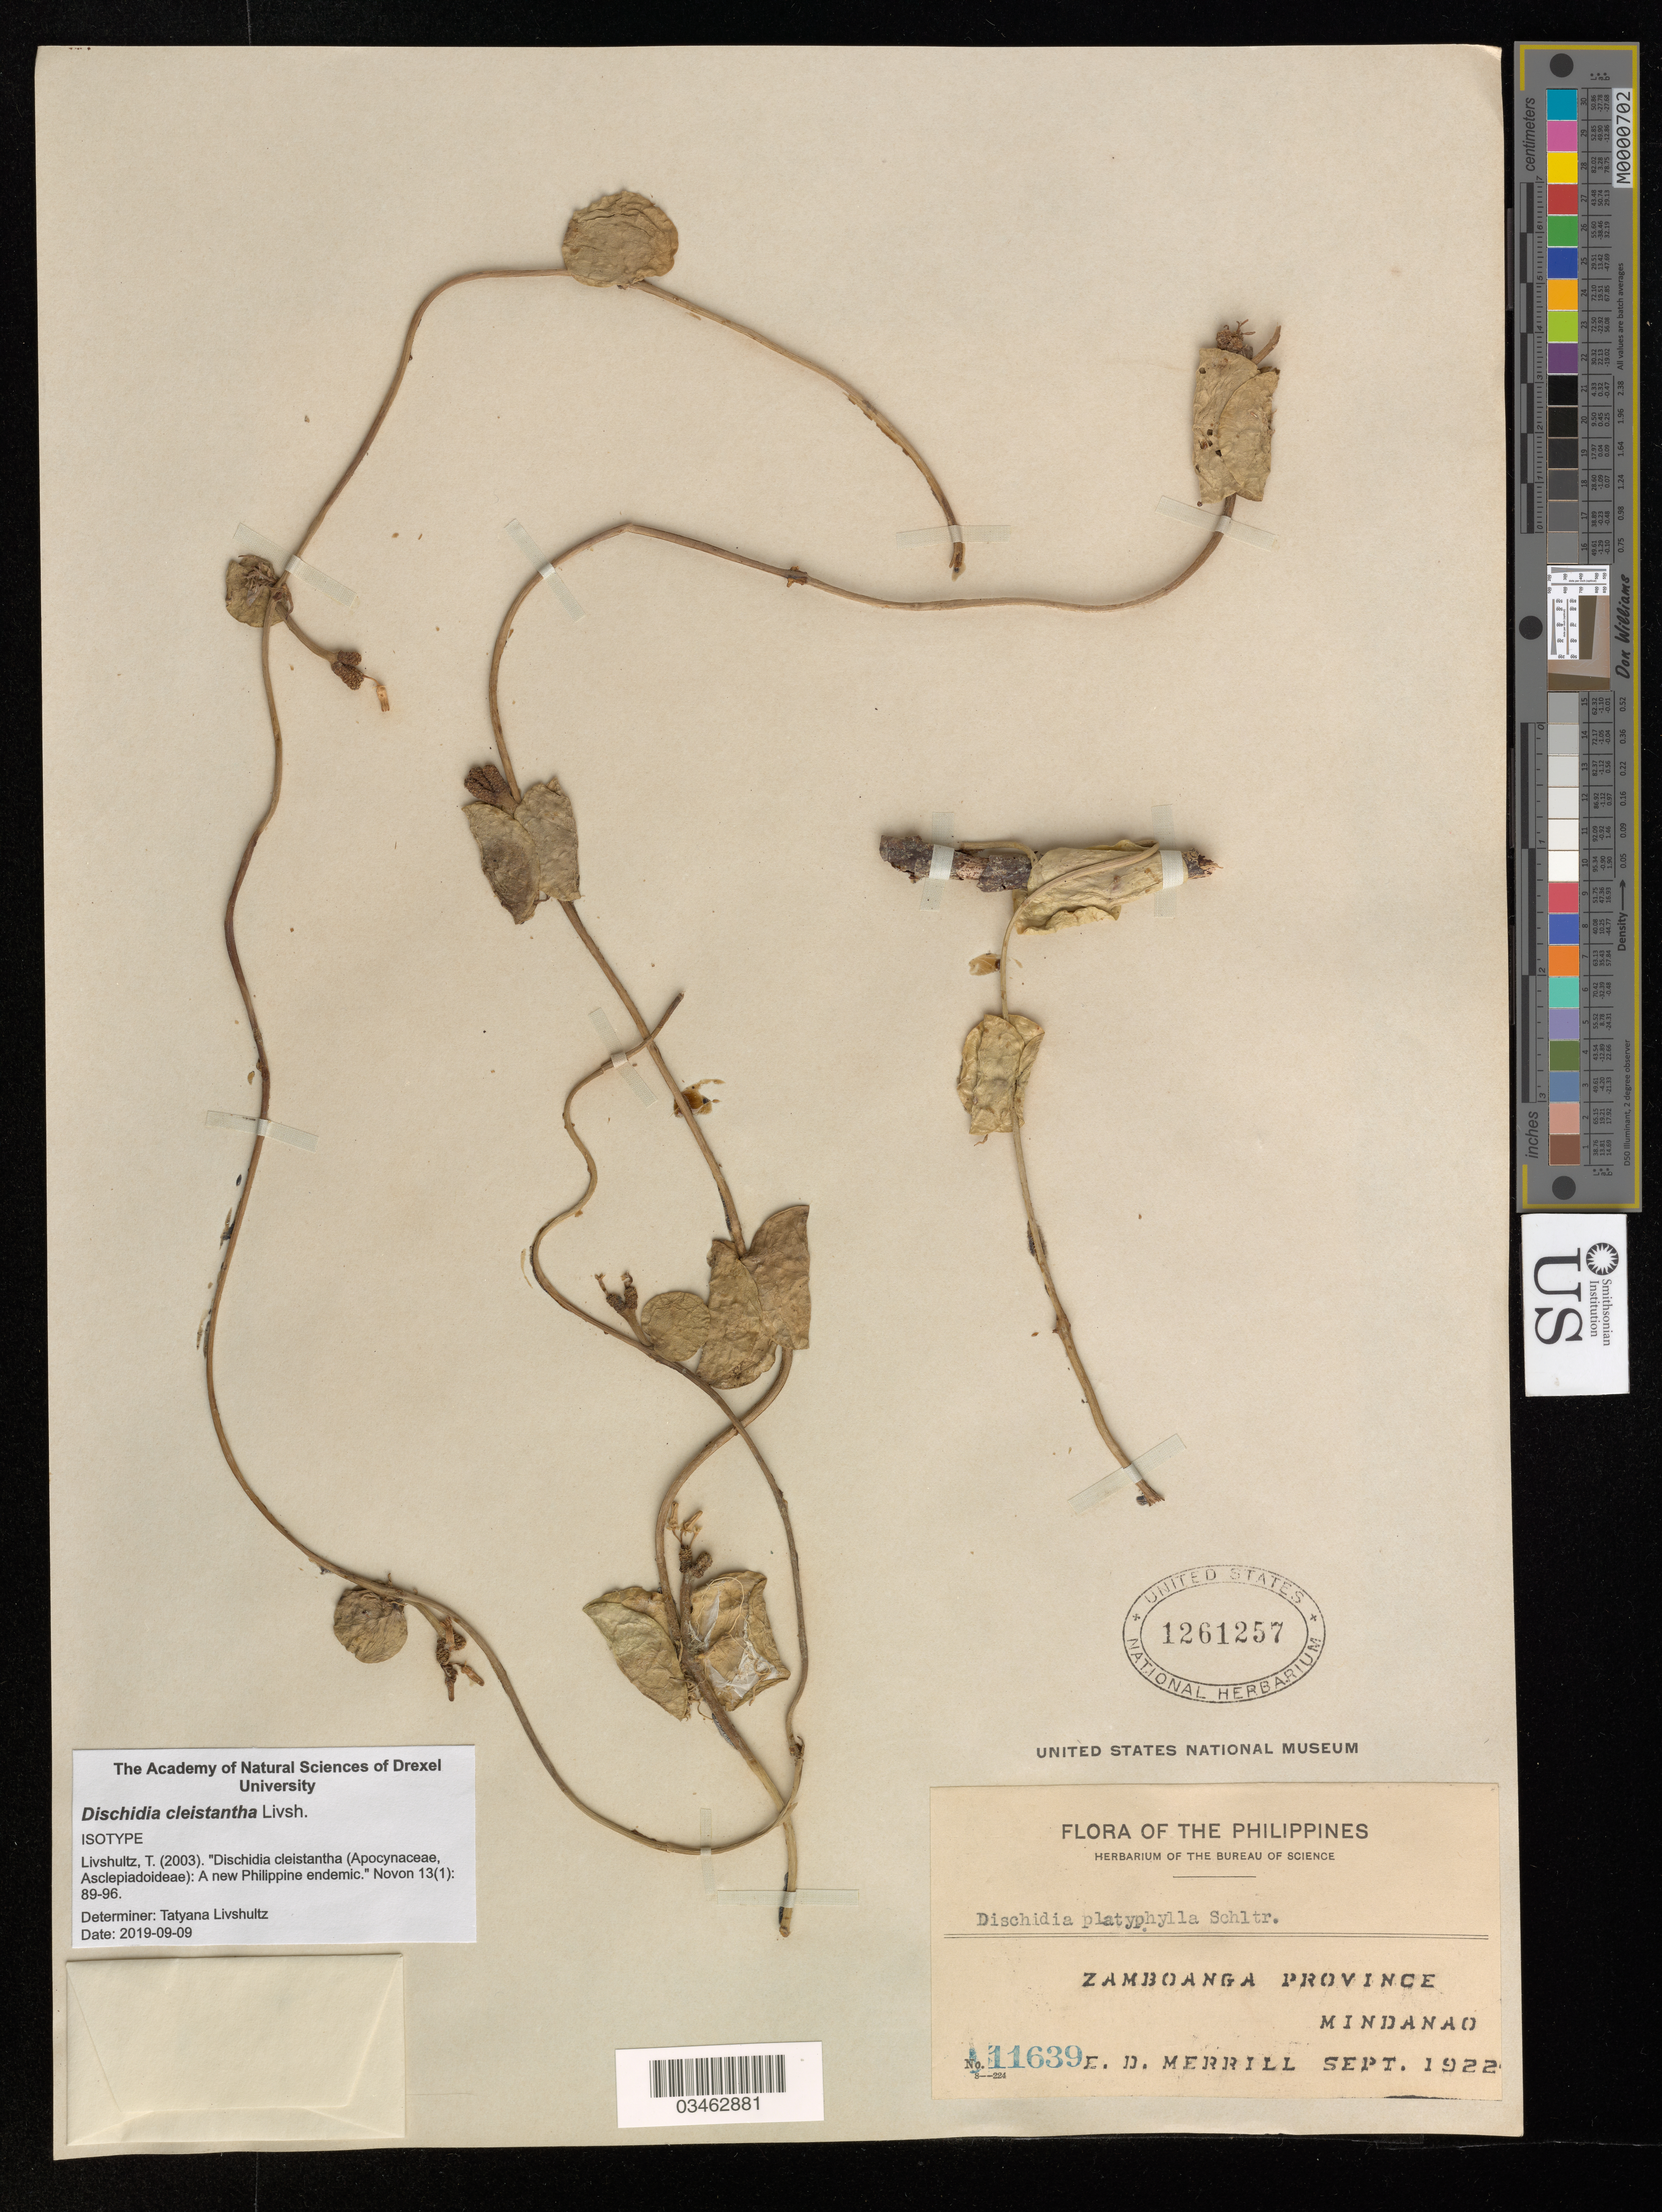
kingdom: Plantae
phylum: Tracheophyta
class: Magnoliopsida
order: Gentianales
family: Apocynaceae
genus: Dischidia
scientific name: Dischidia cleistantha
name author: Livsh.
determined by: Livshultz, T., (PH), Academy of Natural Sciences of Philadelphia (UNITED STATES)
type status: Isotype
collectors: E. D. Merrill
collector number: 11639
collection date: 1922-09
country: Philippines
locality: Zamboanga Province, Mindanao.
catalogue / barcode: US 1261257